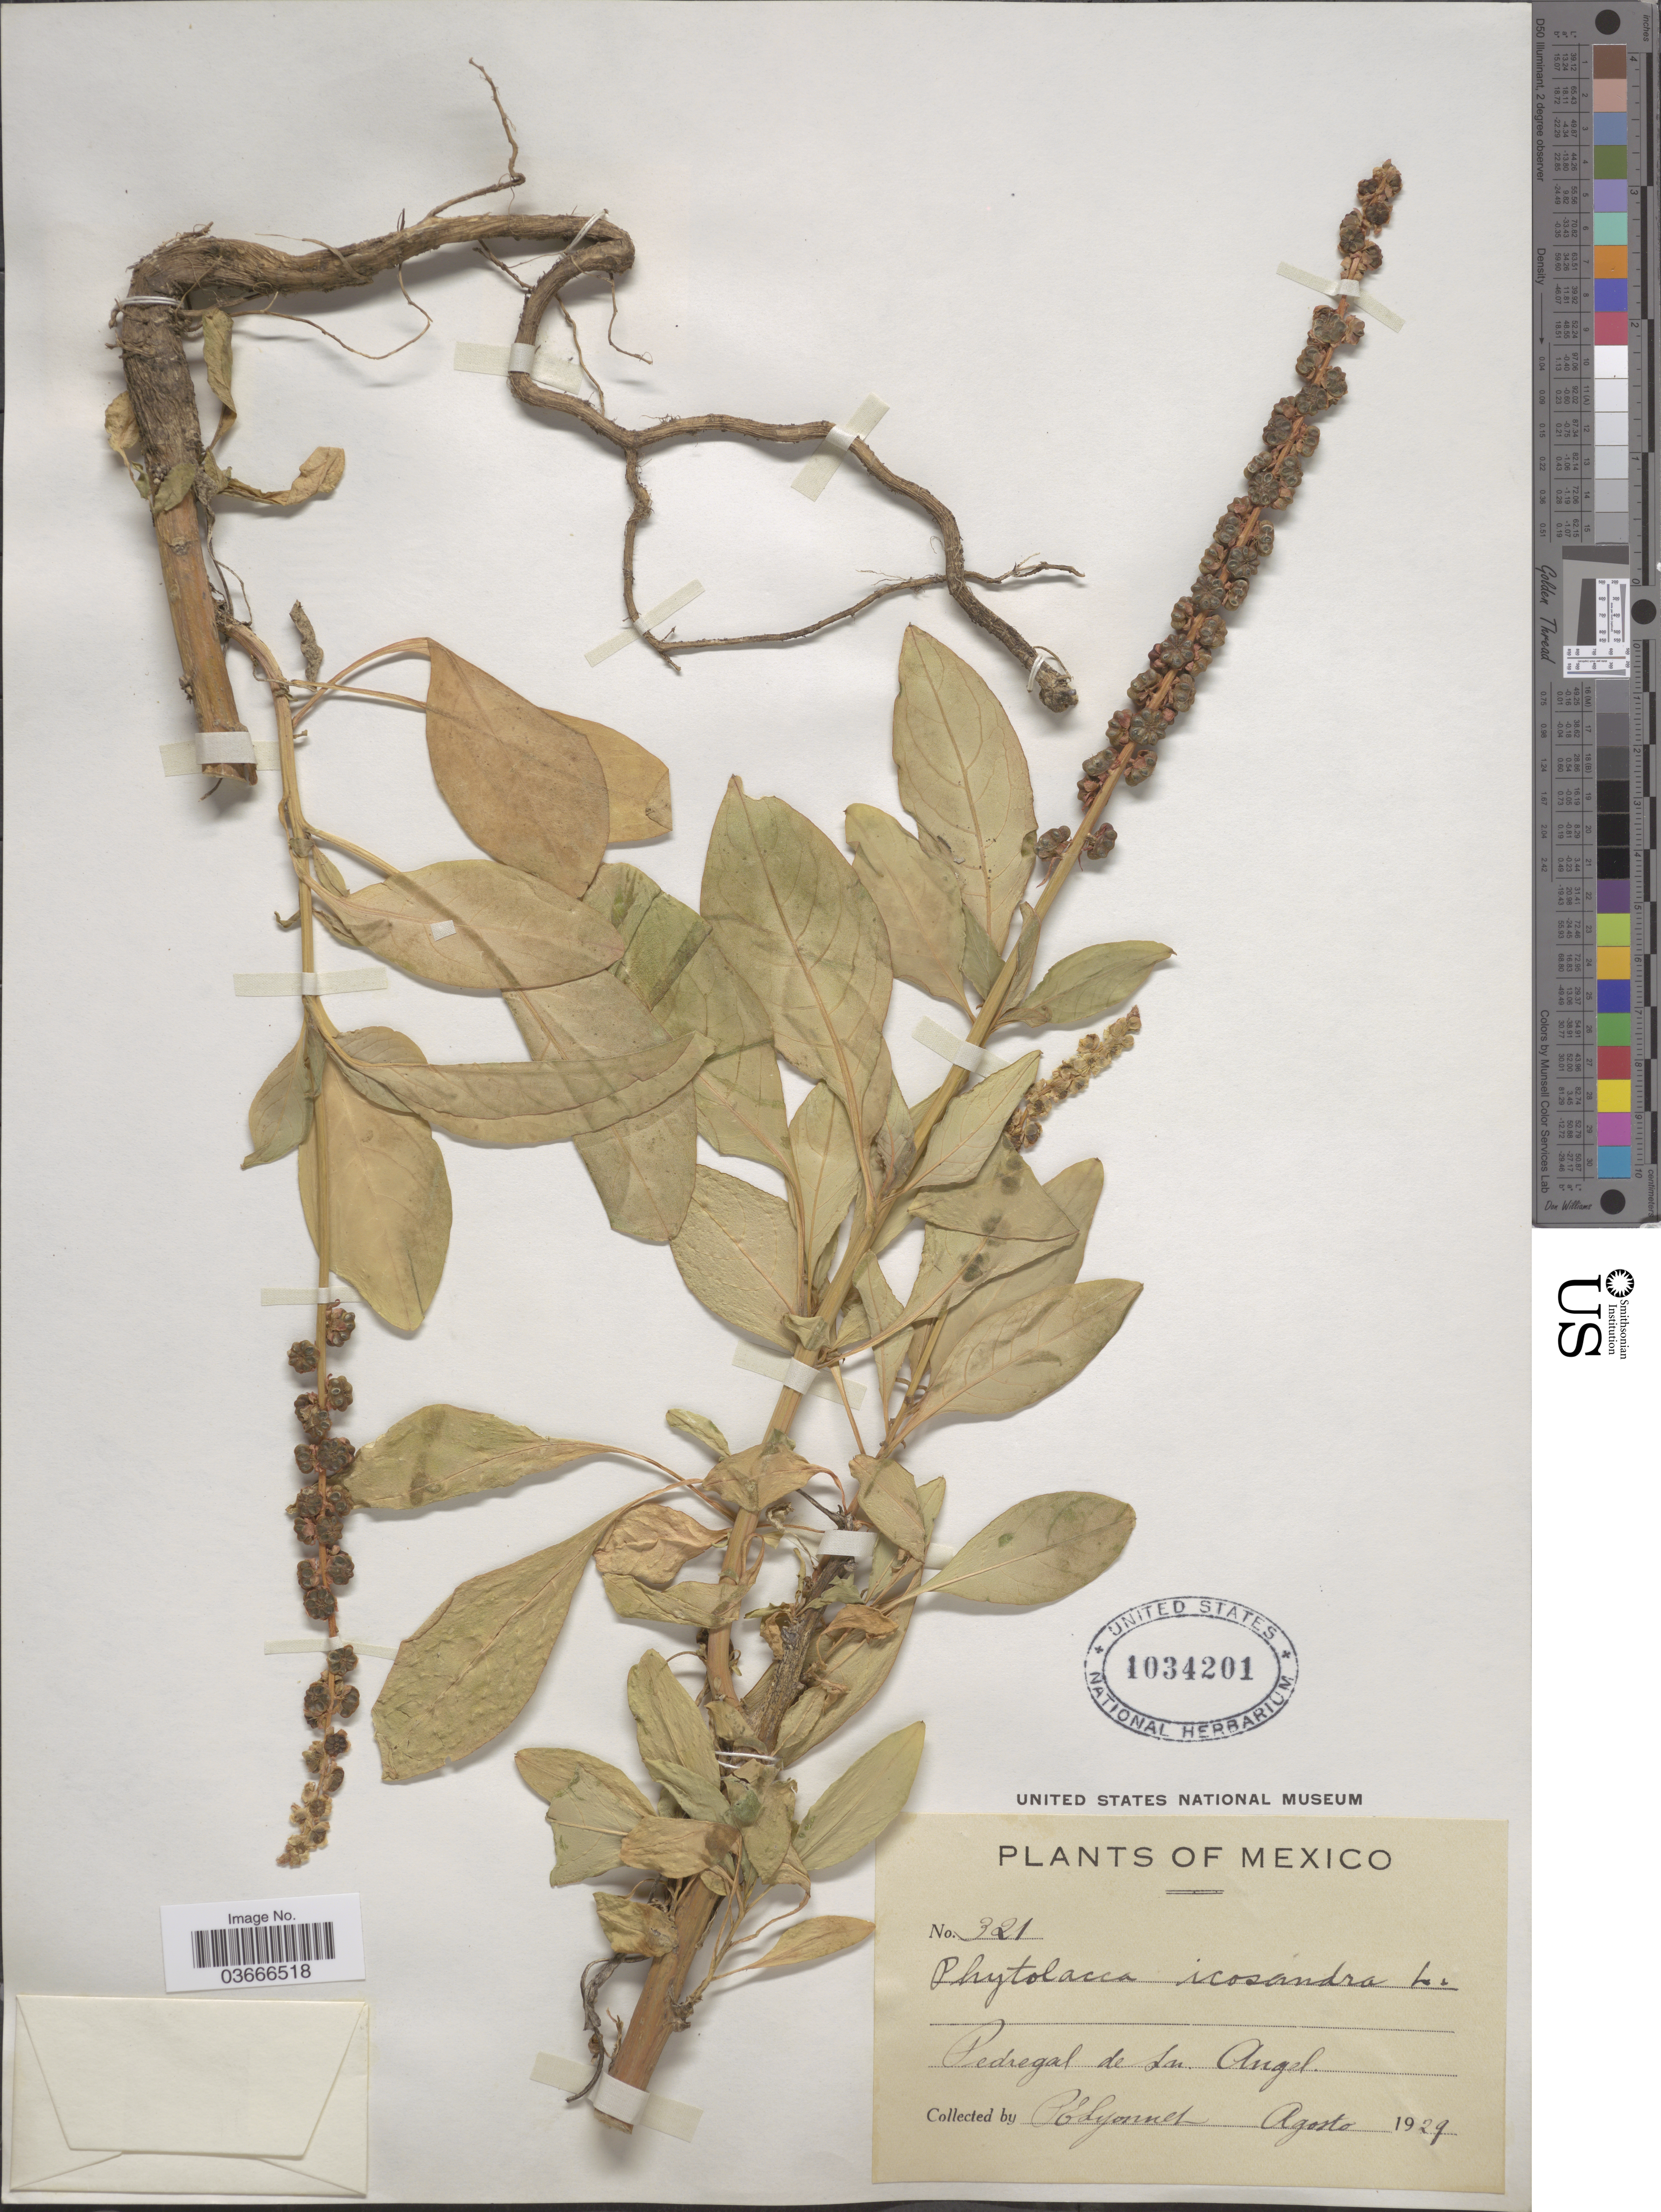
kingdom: Plantae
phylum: Tracheophyta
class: Magnoliopsida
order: Caryophyllales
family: Phytolaccaceae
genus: Phytolacca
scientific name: Phytolacca octandra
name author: L.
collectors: P. Lyonnet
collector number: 321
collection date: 1929-08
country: Mexico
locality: Pedregal de Sn. Angel.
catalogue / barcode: US 1034201